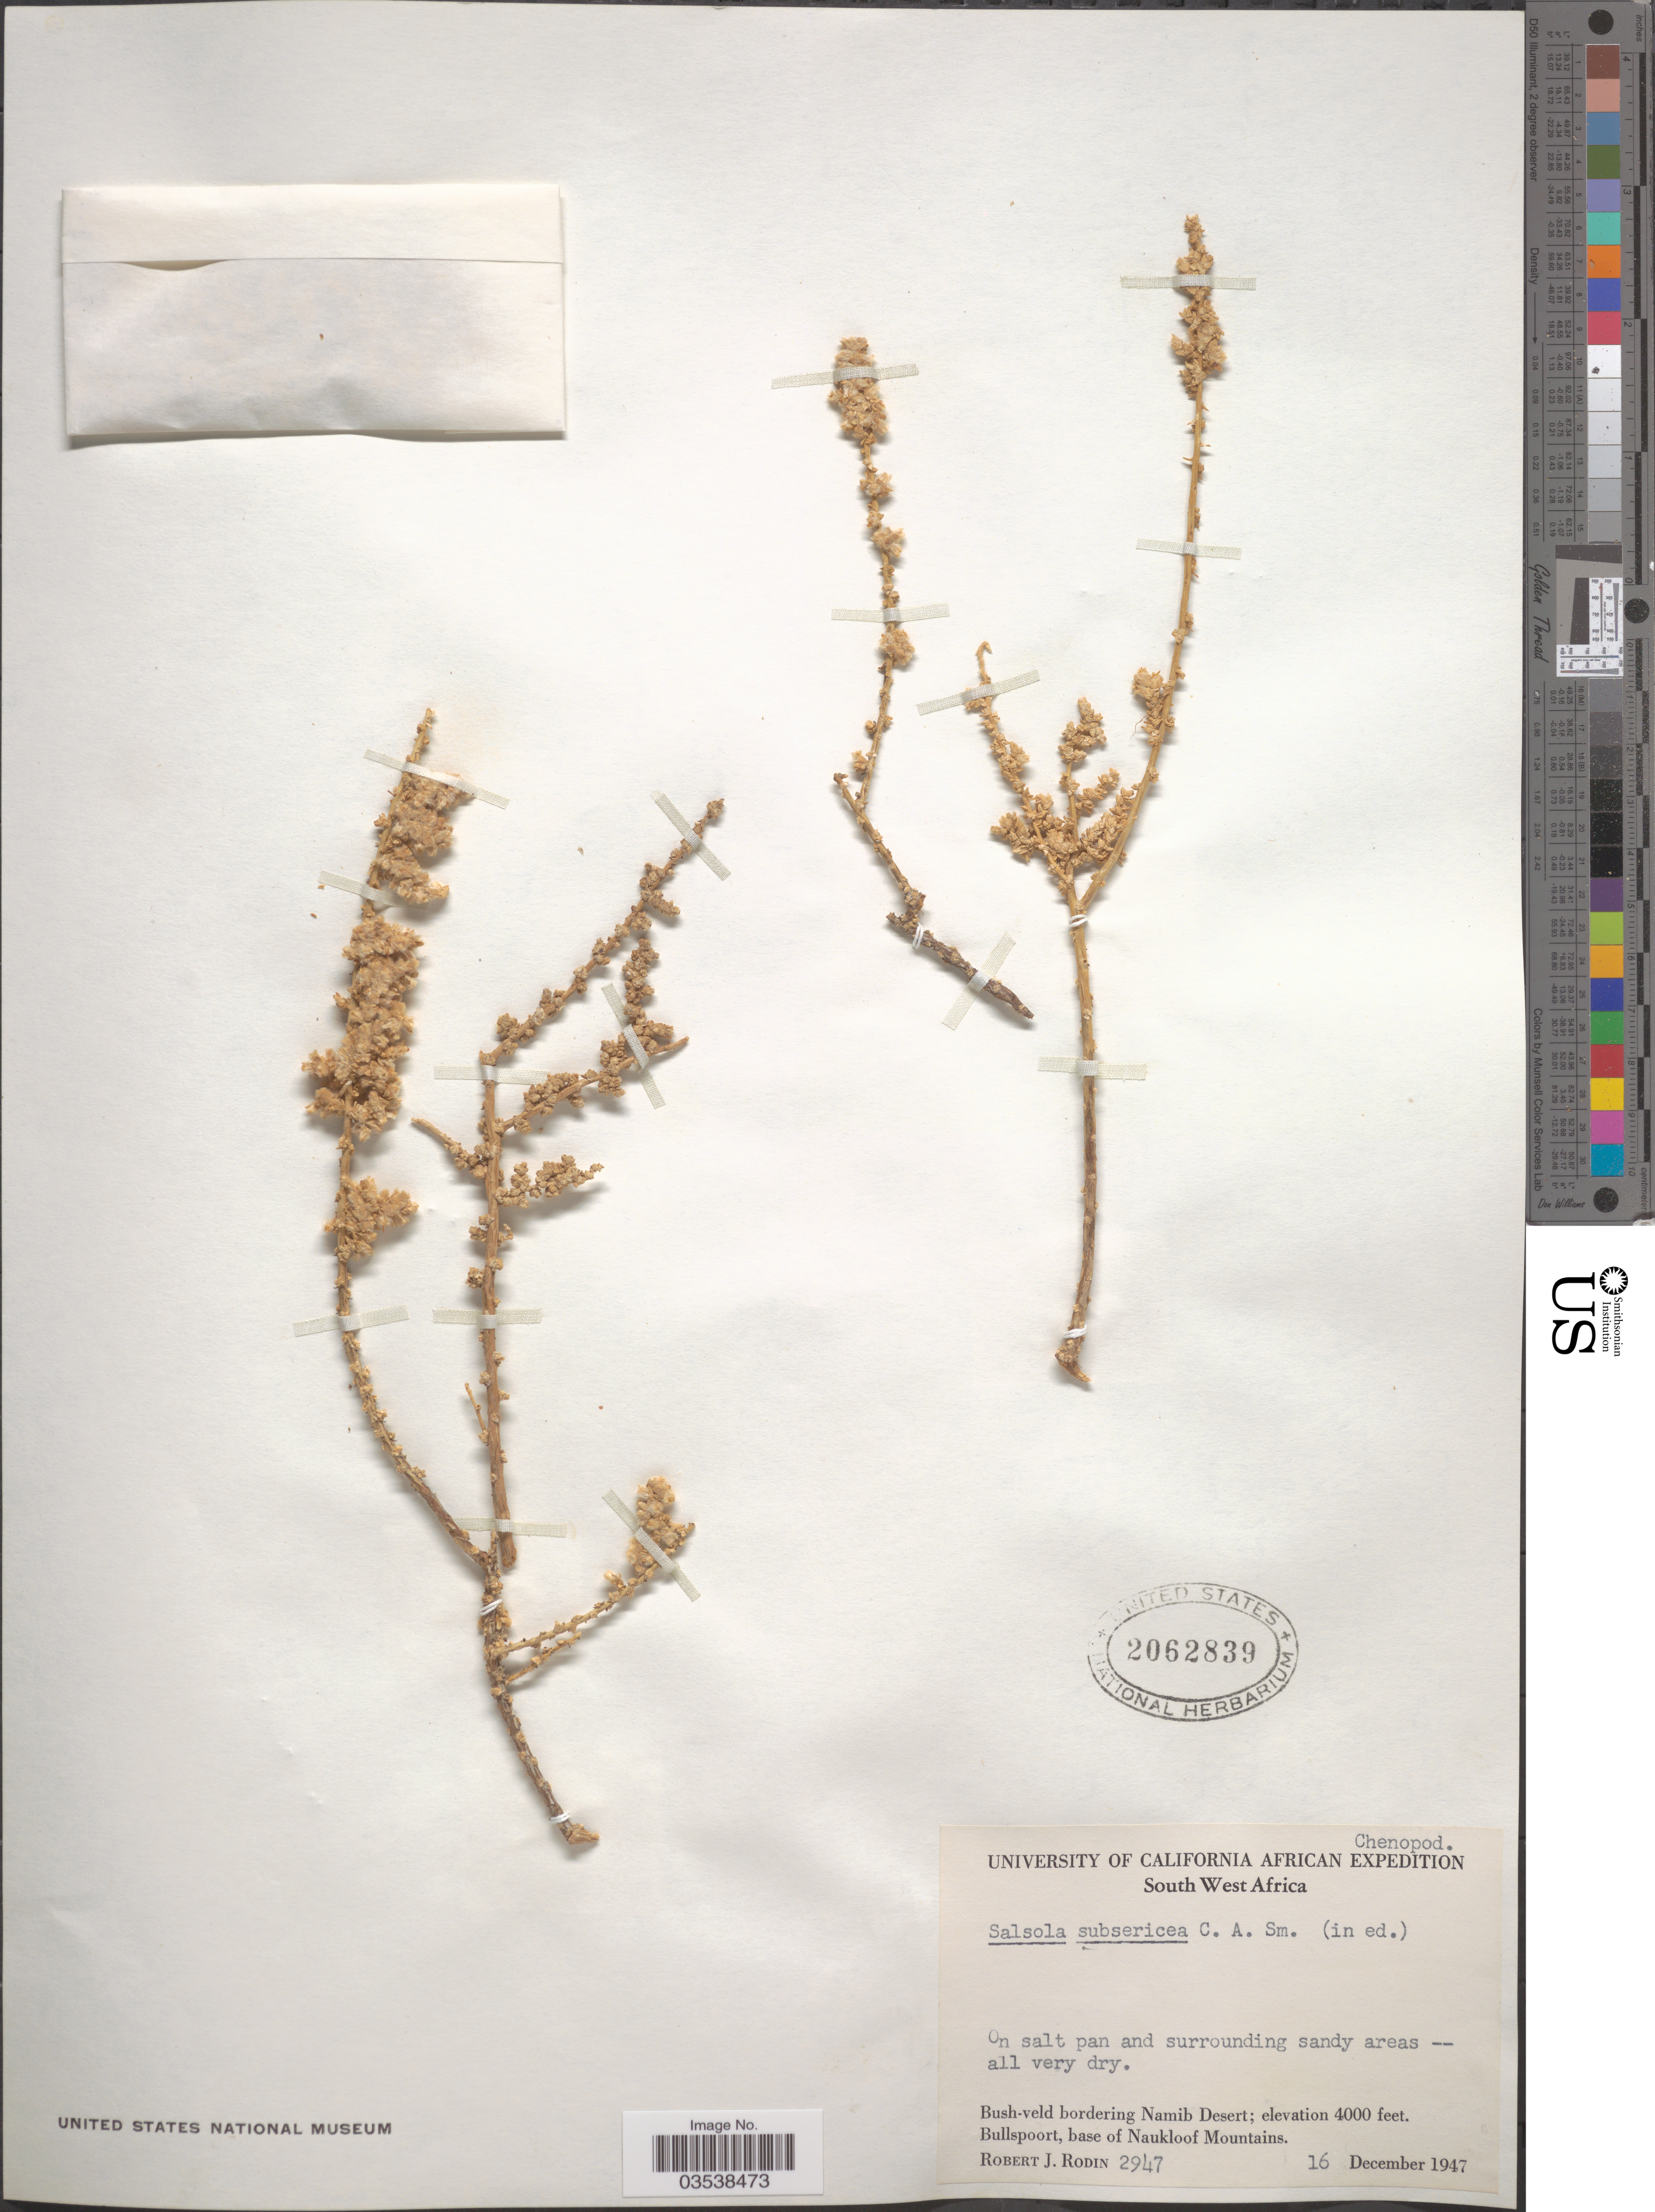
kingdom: Plantae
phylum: Tracheophyta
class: Magnoliopsida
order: Caryophyllales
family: Amaranthaceae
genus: Caroxylon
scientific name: Caroxylon barbatum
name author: (Aellen) Mucina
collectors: R. J. Rodin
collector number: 2947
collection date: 1947-12-16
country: Namibia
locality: South West Africa. Bush-veld bordering Namib Desert. Bullspoort, base of Naukloof Mountains.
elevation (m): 1219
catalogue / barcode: US 2062839